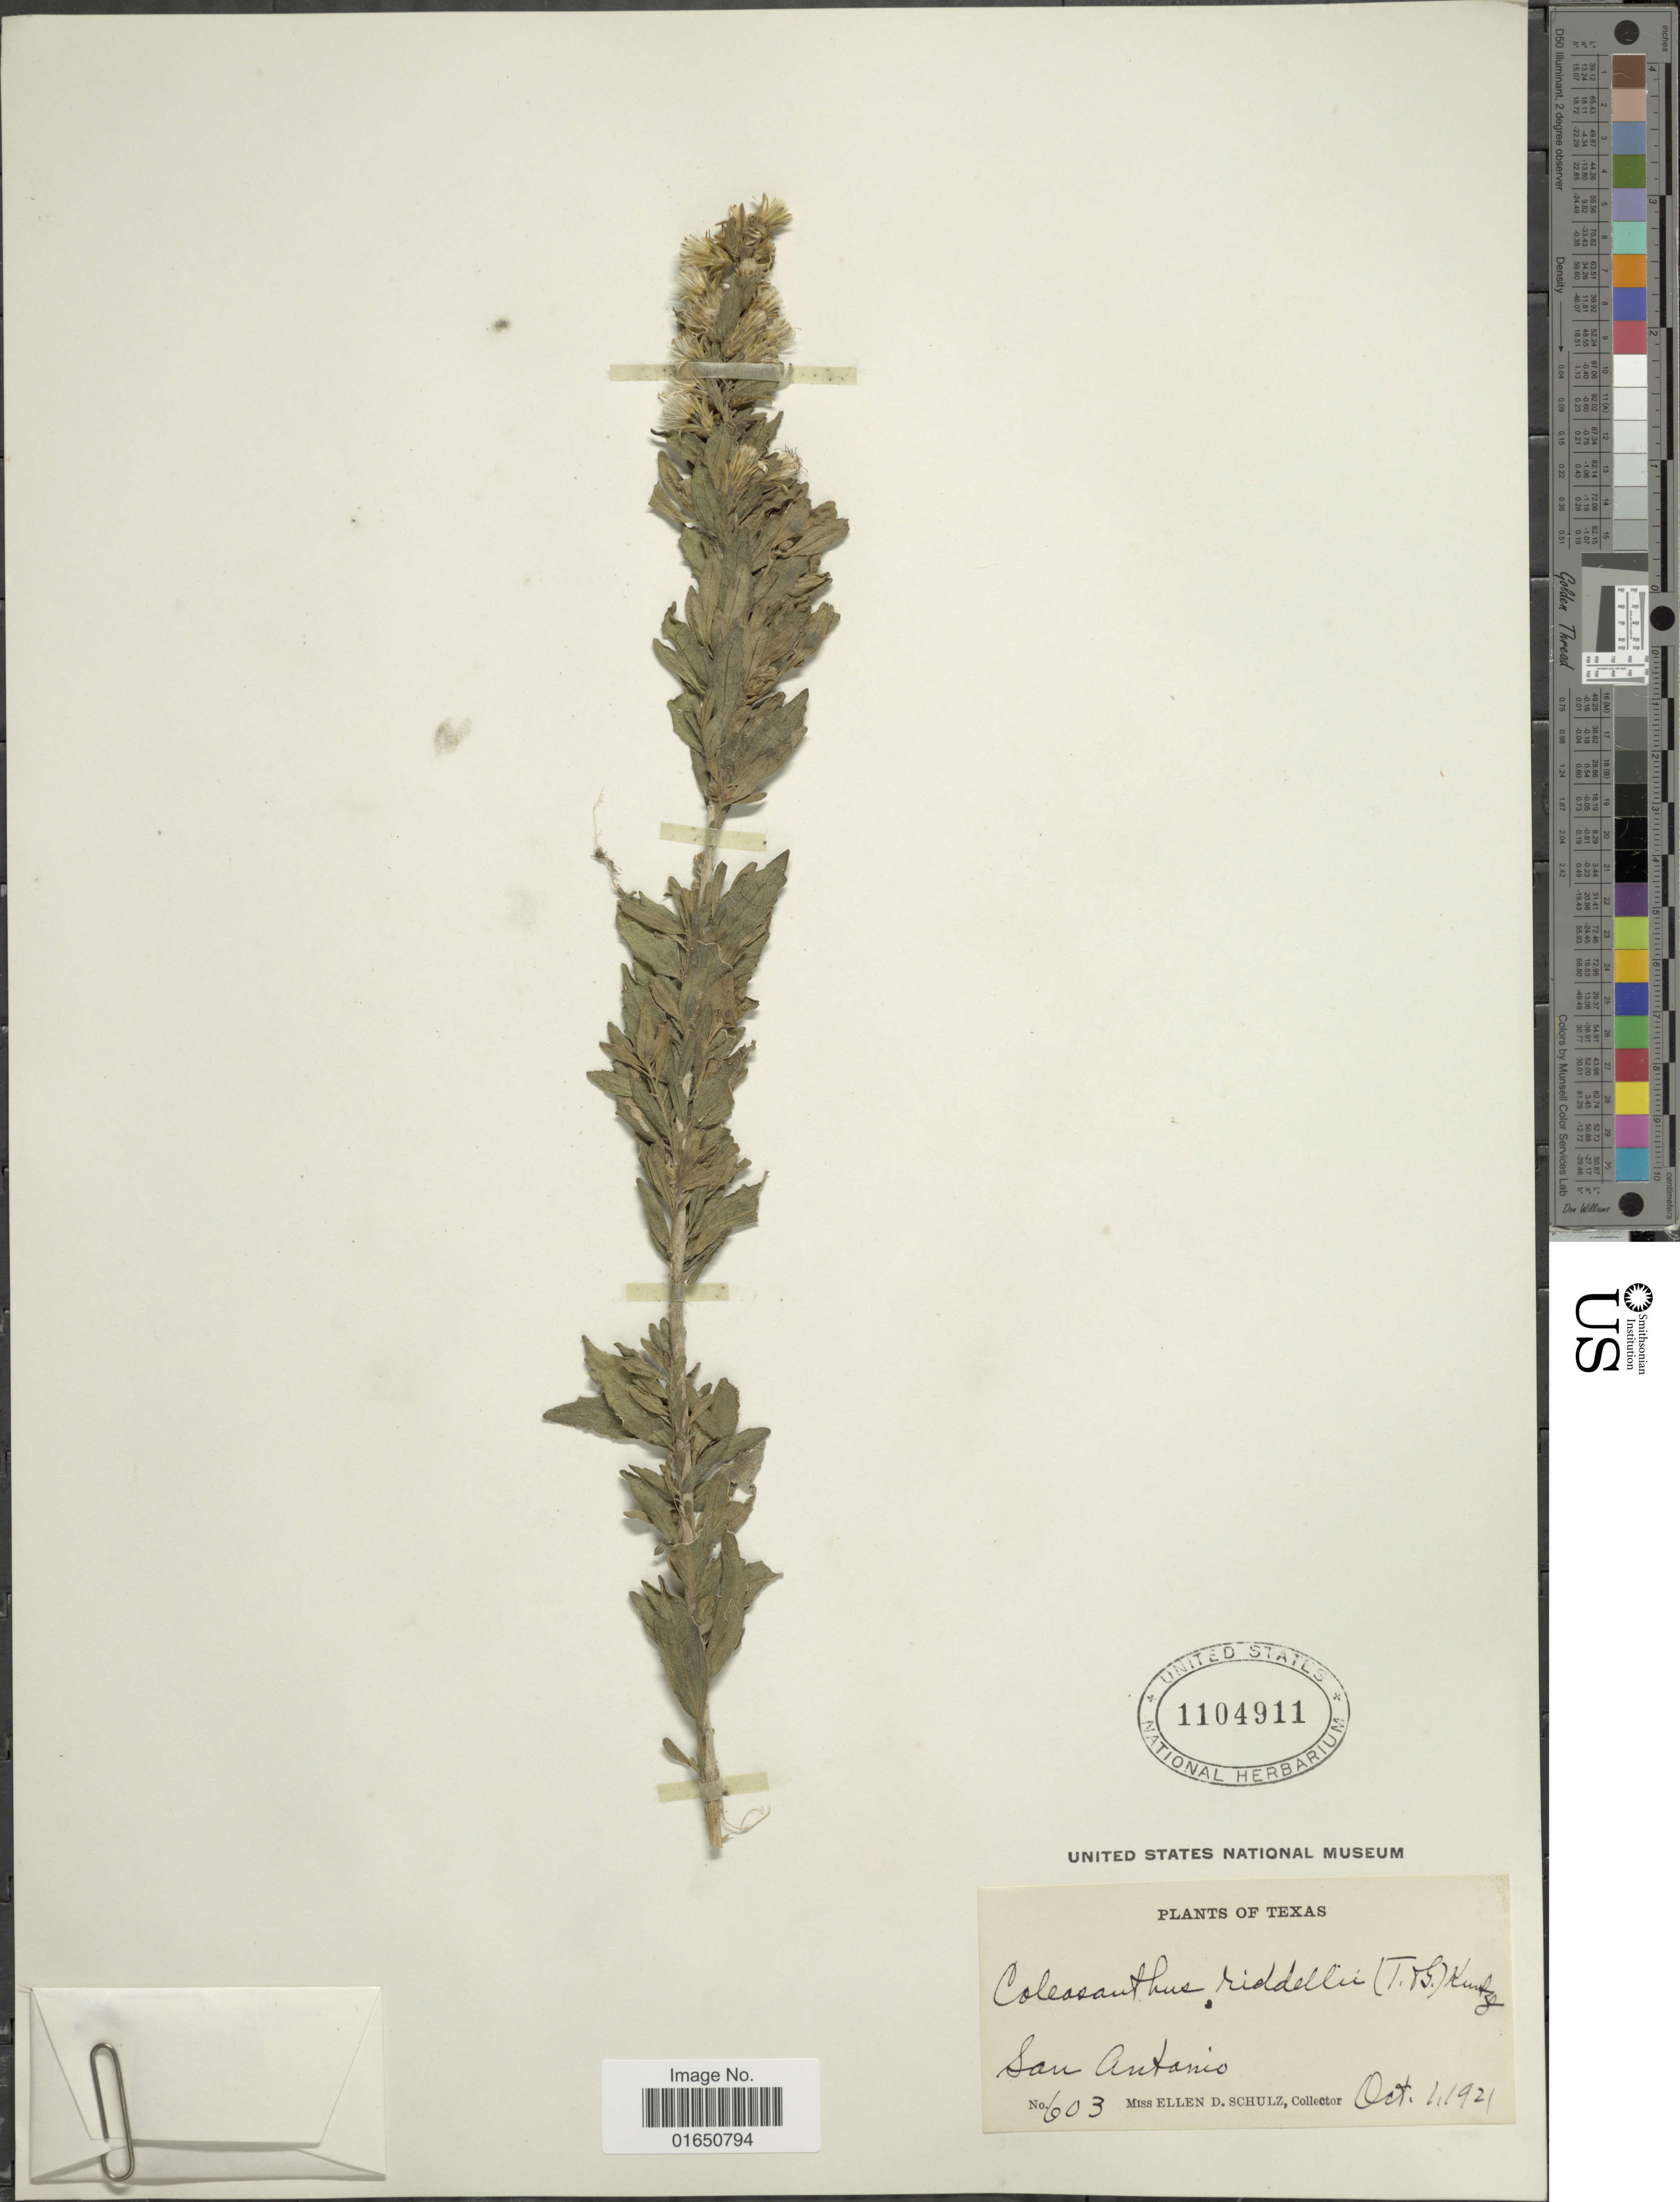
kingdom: Plantae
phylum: Tracheophyta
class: Magnoliopsida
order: Asterales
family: Asteraceae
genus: Brickellia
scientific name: Brickellia dentata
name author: (DC.) Sch. Bip.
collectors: E. D. Schulz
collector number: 603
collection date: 1921-10-01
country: United States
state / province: Texas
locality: San Antonio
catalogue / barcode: US 1104911